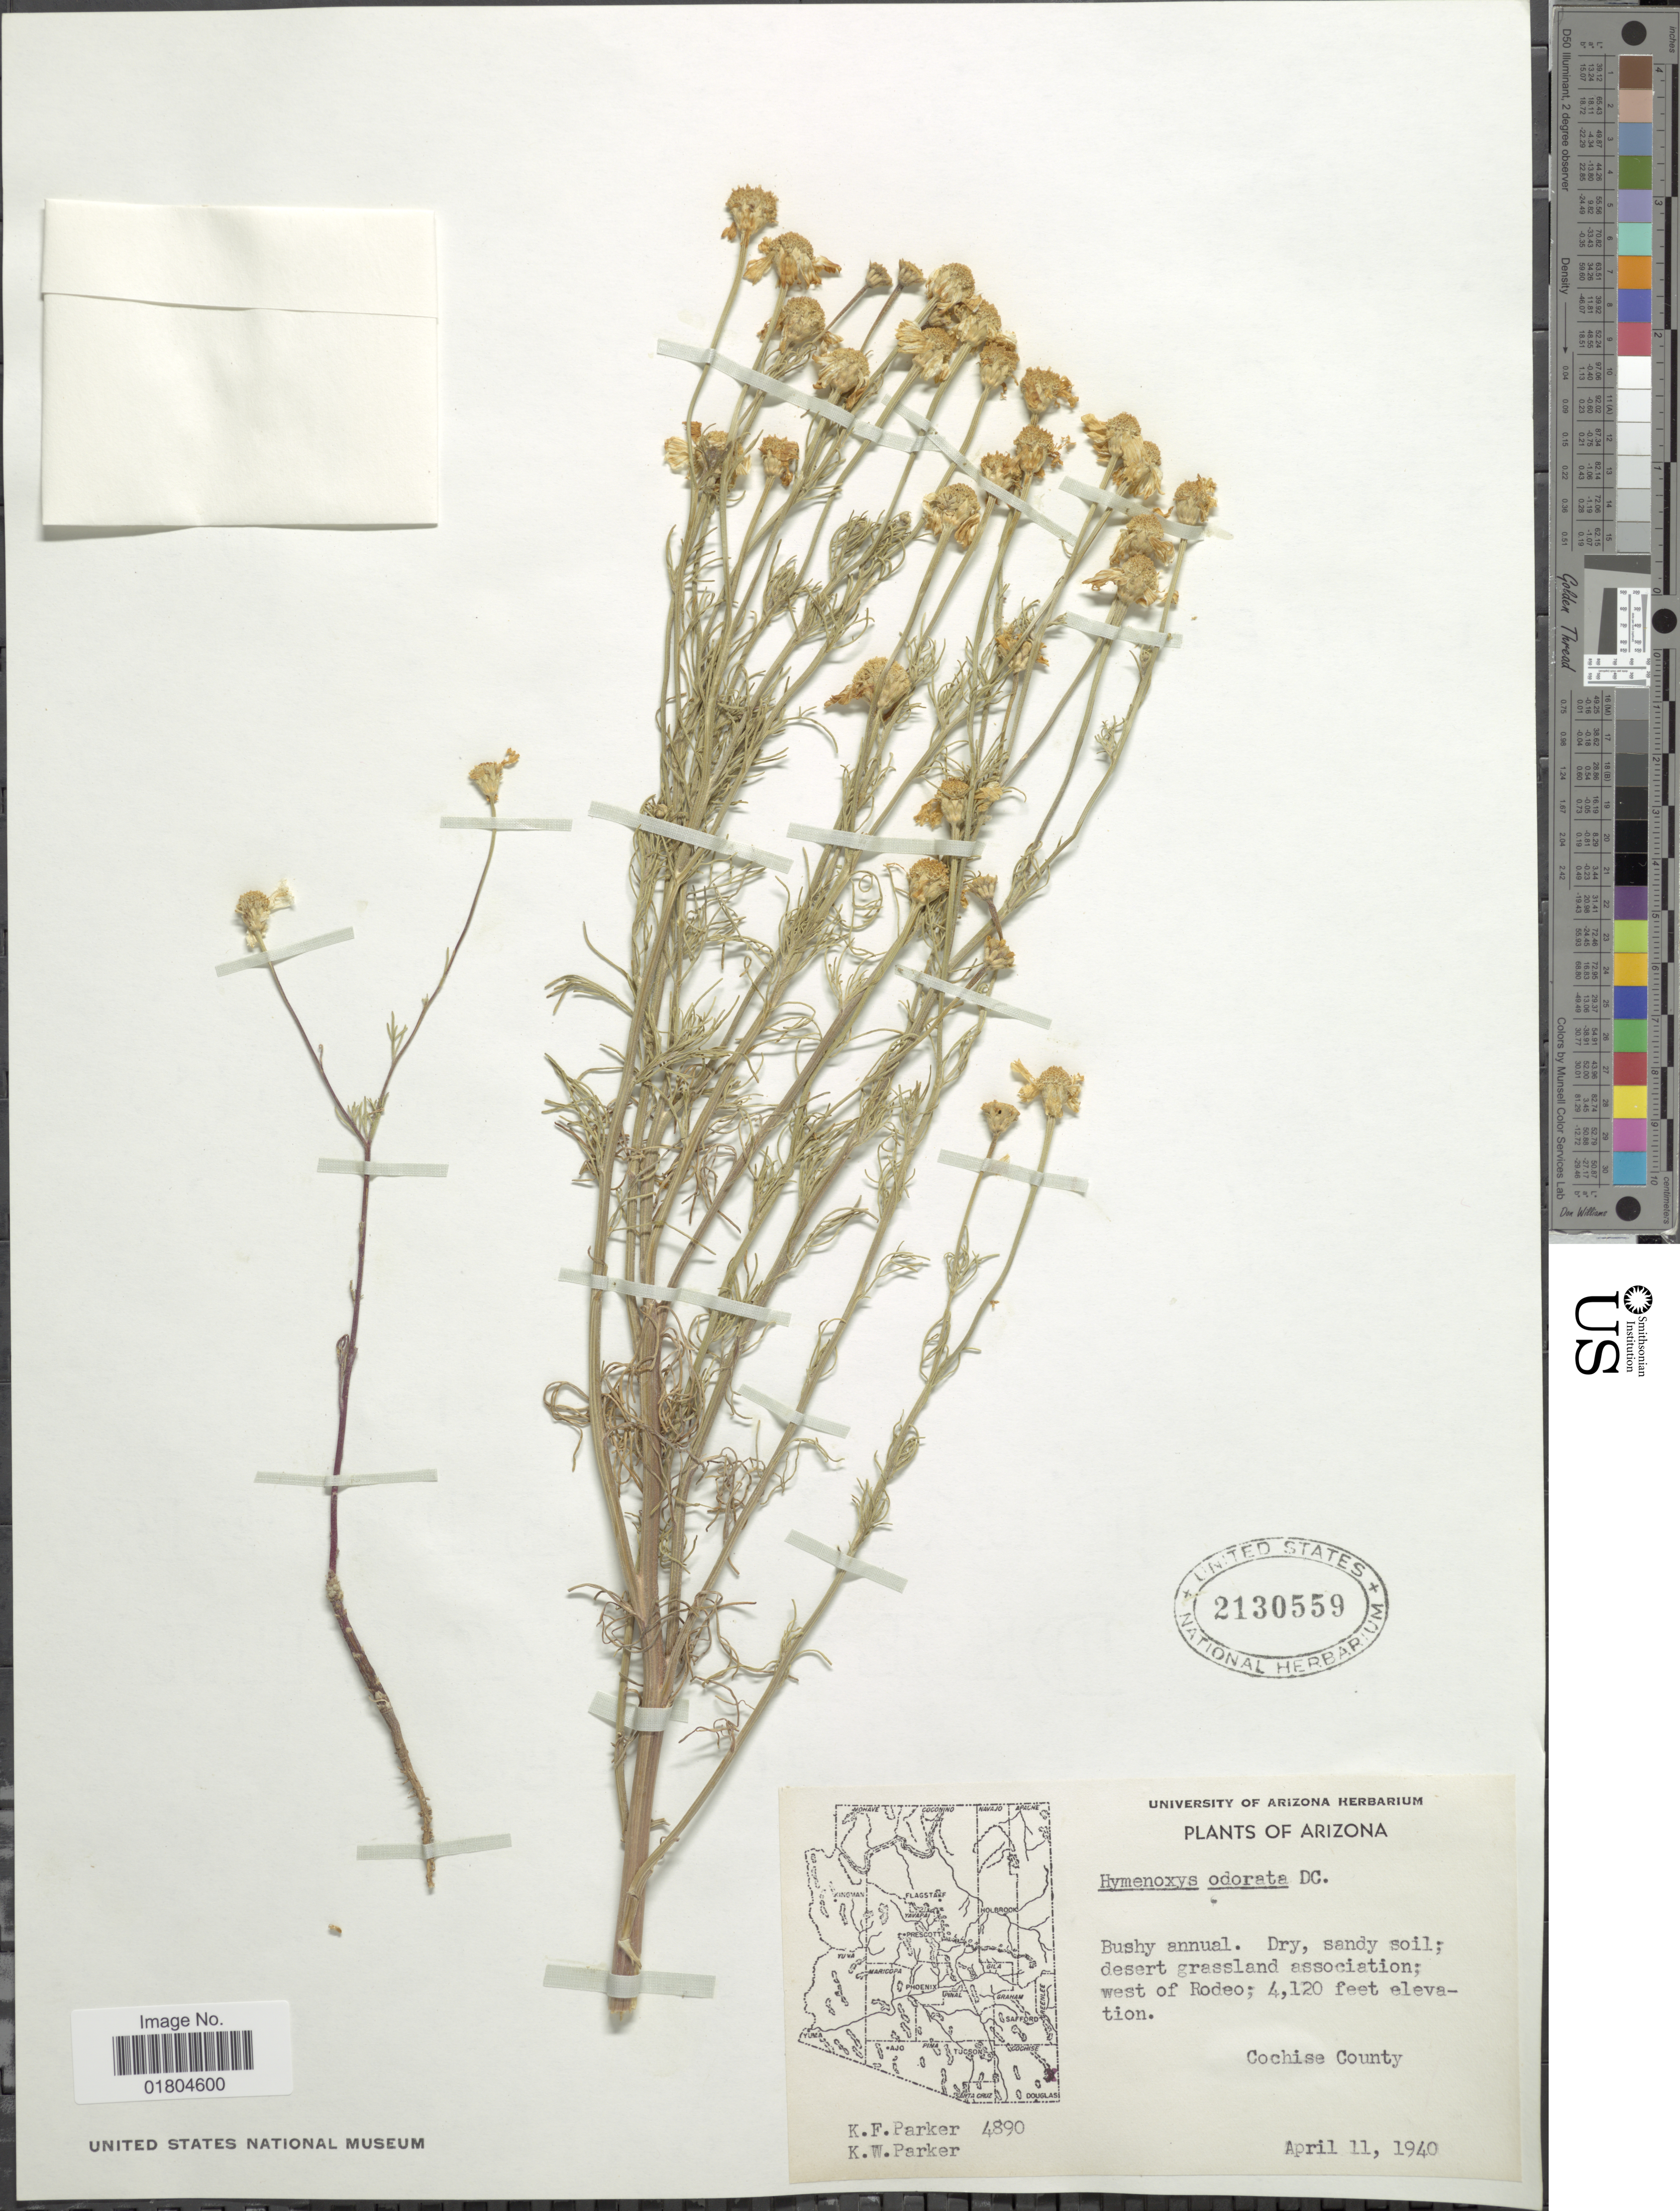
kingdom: Plantae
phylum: Tracheophyta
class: Magnoliopsida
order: Asterales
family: Asteraceae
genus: Hymenoxys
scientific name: Hymenoxys odorata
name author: DC.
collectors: K. F. Parker & K. Parker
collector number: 4890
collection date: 1940-04-11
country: United States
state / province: Arizona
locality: West of Rodeo. Cochise County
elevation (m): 1256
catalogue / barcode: US 2130559